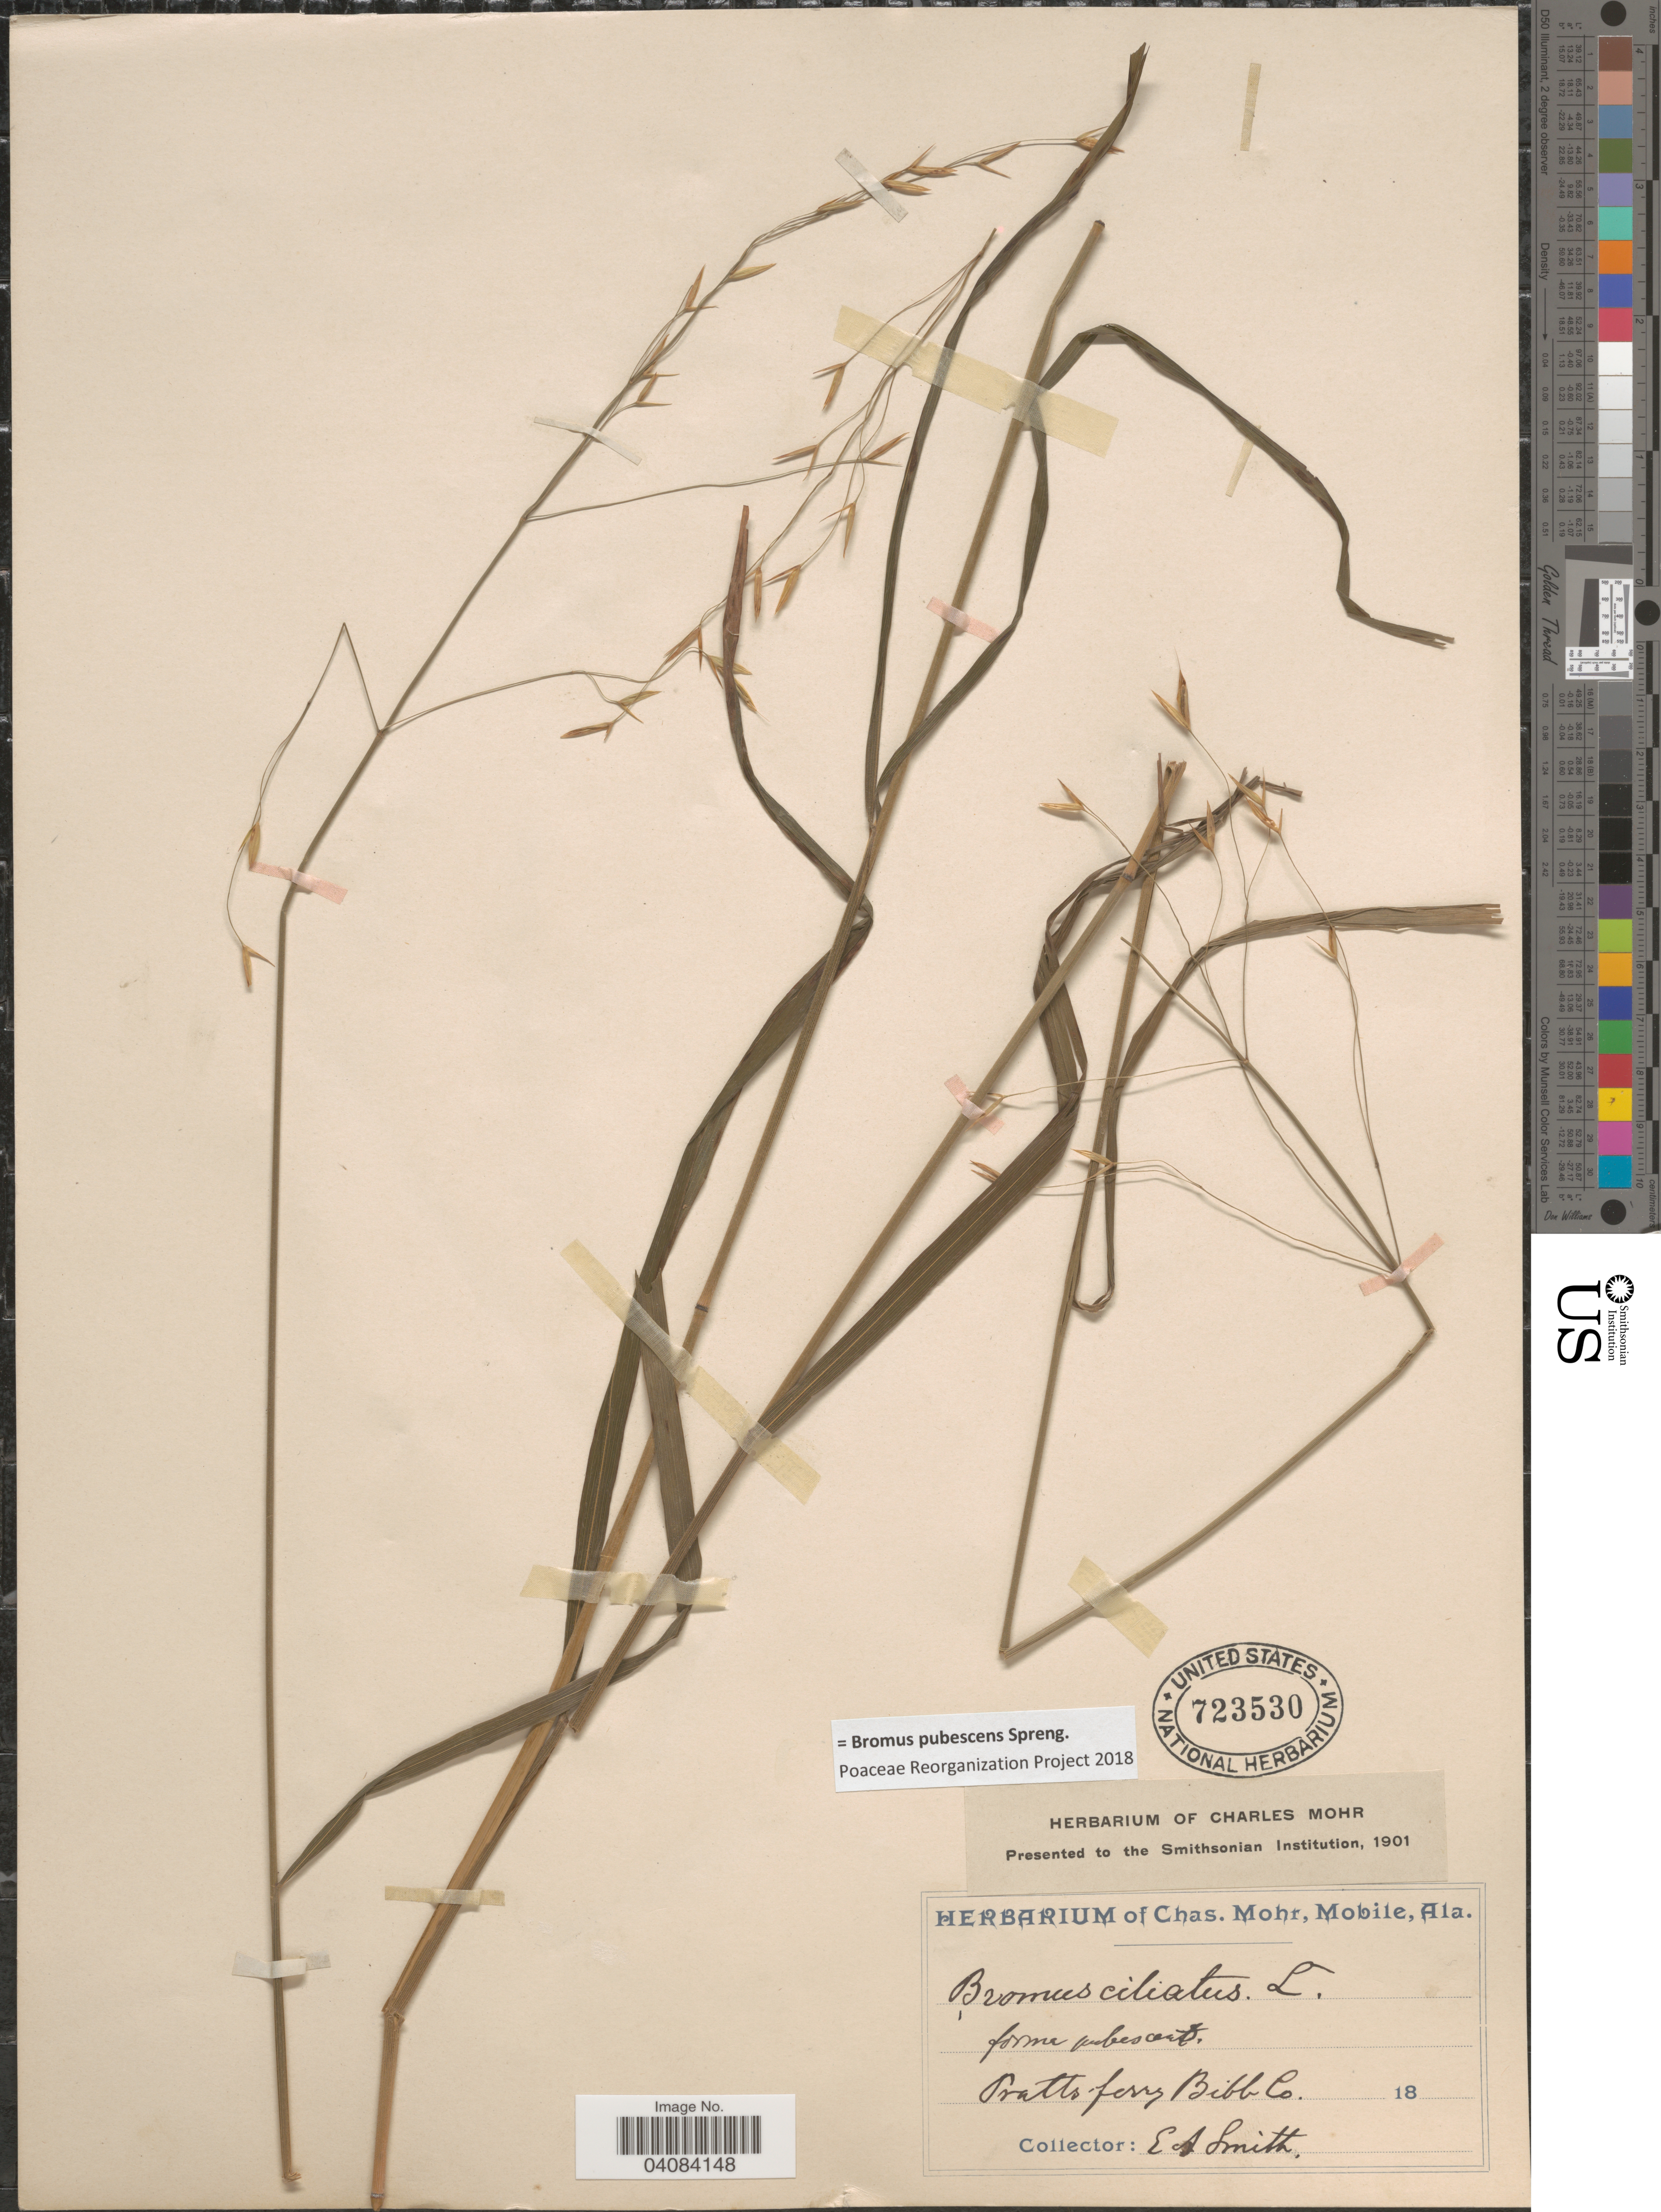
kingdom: Plantae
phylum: Tracheophyta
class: Liliopsida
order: Poales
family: Poaceae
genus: Bromus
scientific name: Bromus pubescens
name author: Muhl. ex Willd.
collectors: E. A. Smith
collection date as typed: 18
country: United States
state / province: Alabama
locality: Pratts ferry Bibb Co.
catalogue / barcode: US 723530